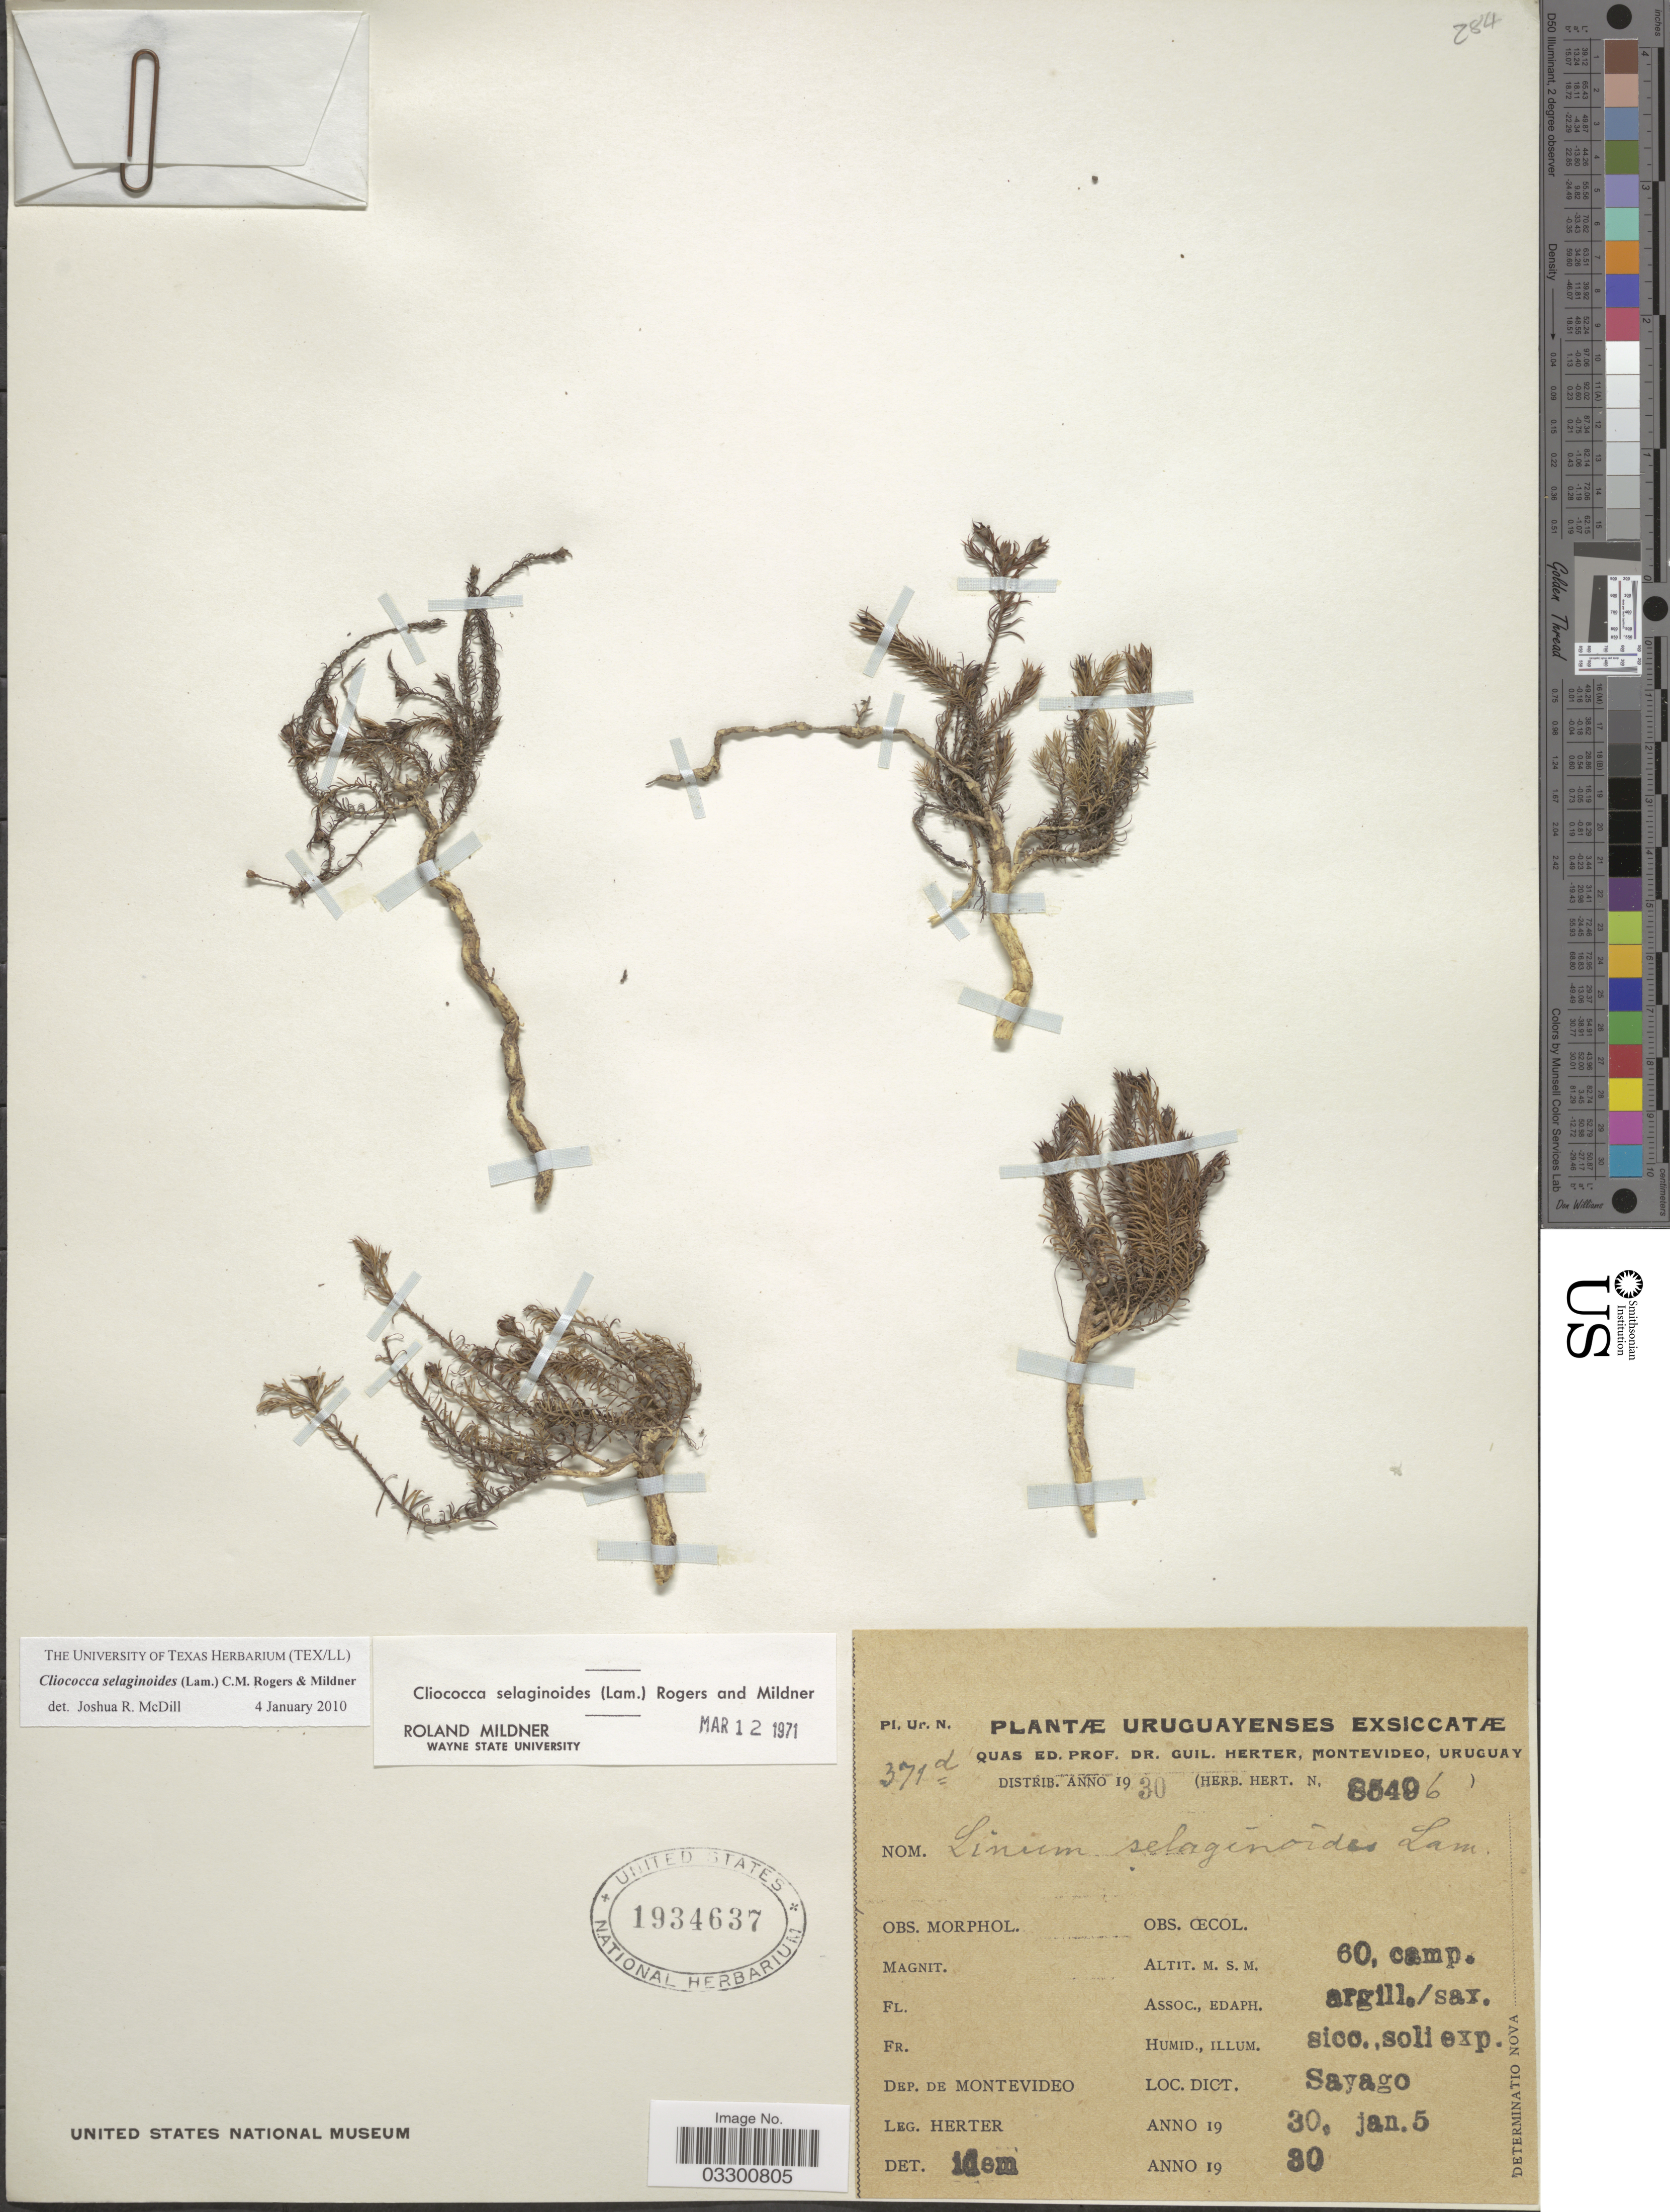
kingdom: Plantae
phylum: Tracheophyta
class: Magnoliopsida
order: Malpighiales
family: Linaceae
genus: Linum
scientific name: Linum selaginoides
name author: Lam.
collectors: G. Herter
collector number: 371d/85496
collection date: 1930-01-05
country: Uruguay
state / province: Montevideo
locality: Dep. de Montevideo, Sayago.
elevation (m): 60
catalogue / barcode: US 1934637